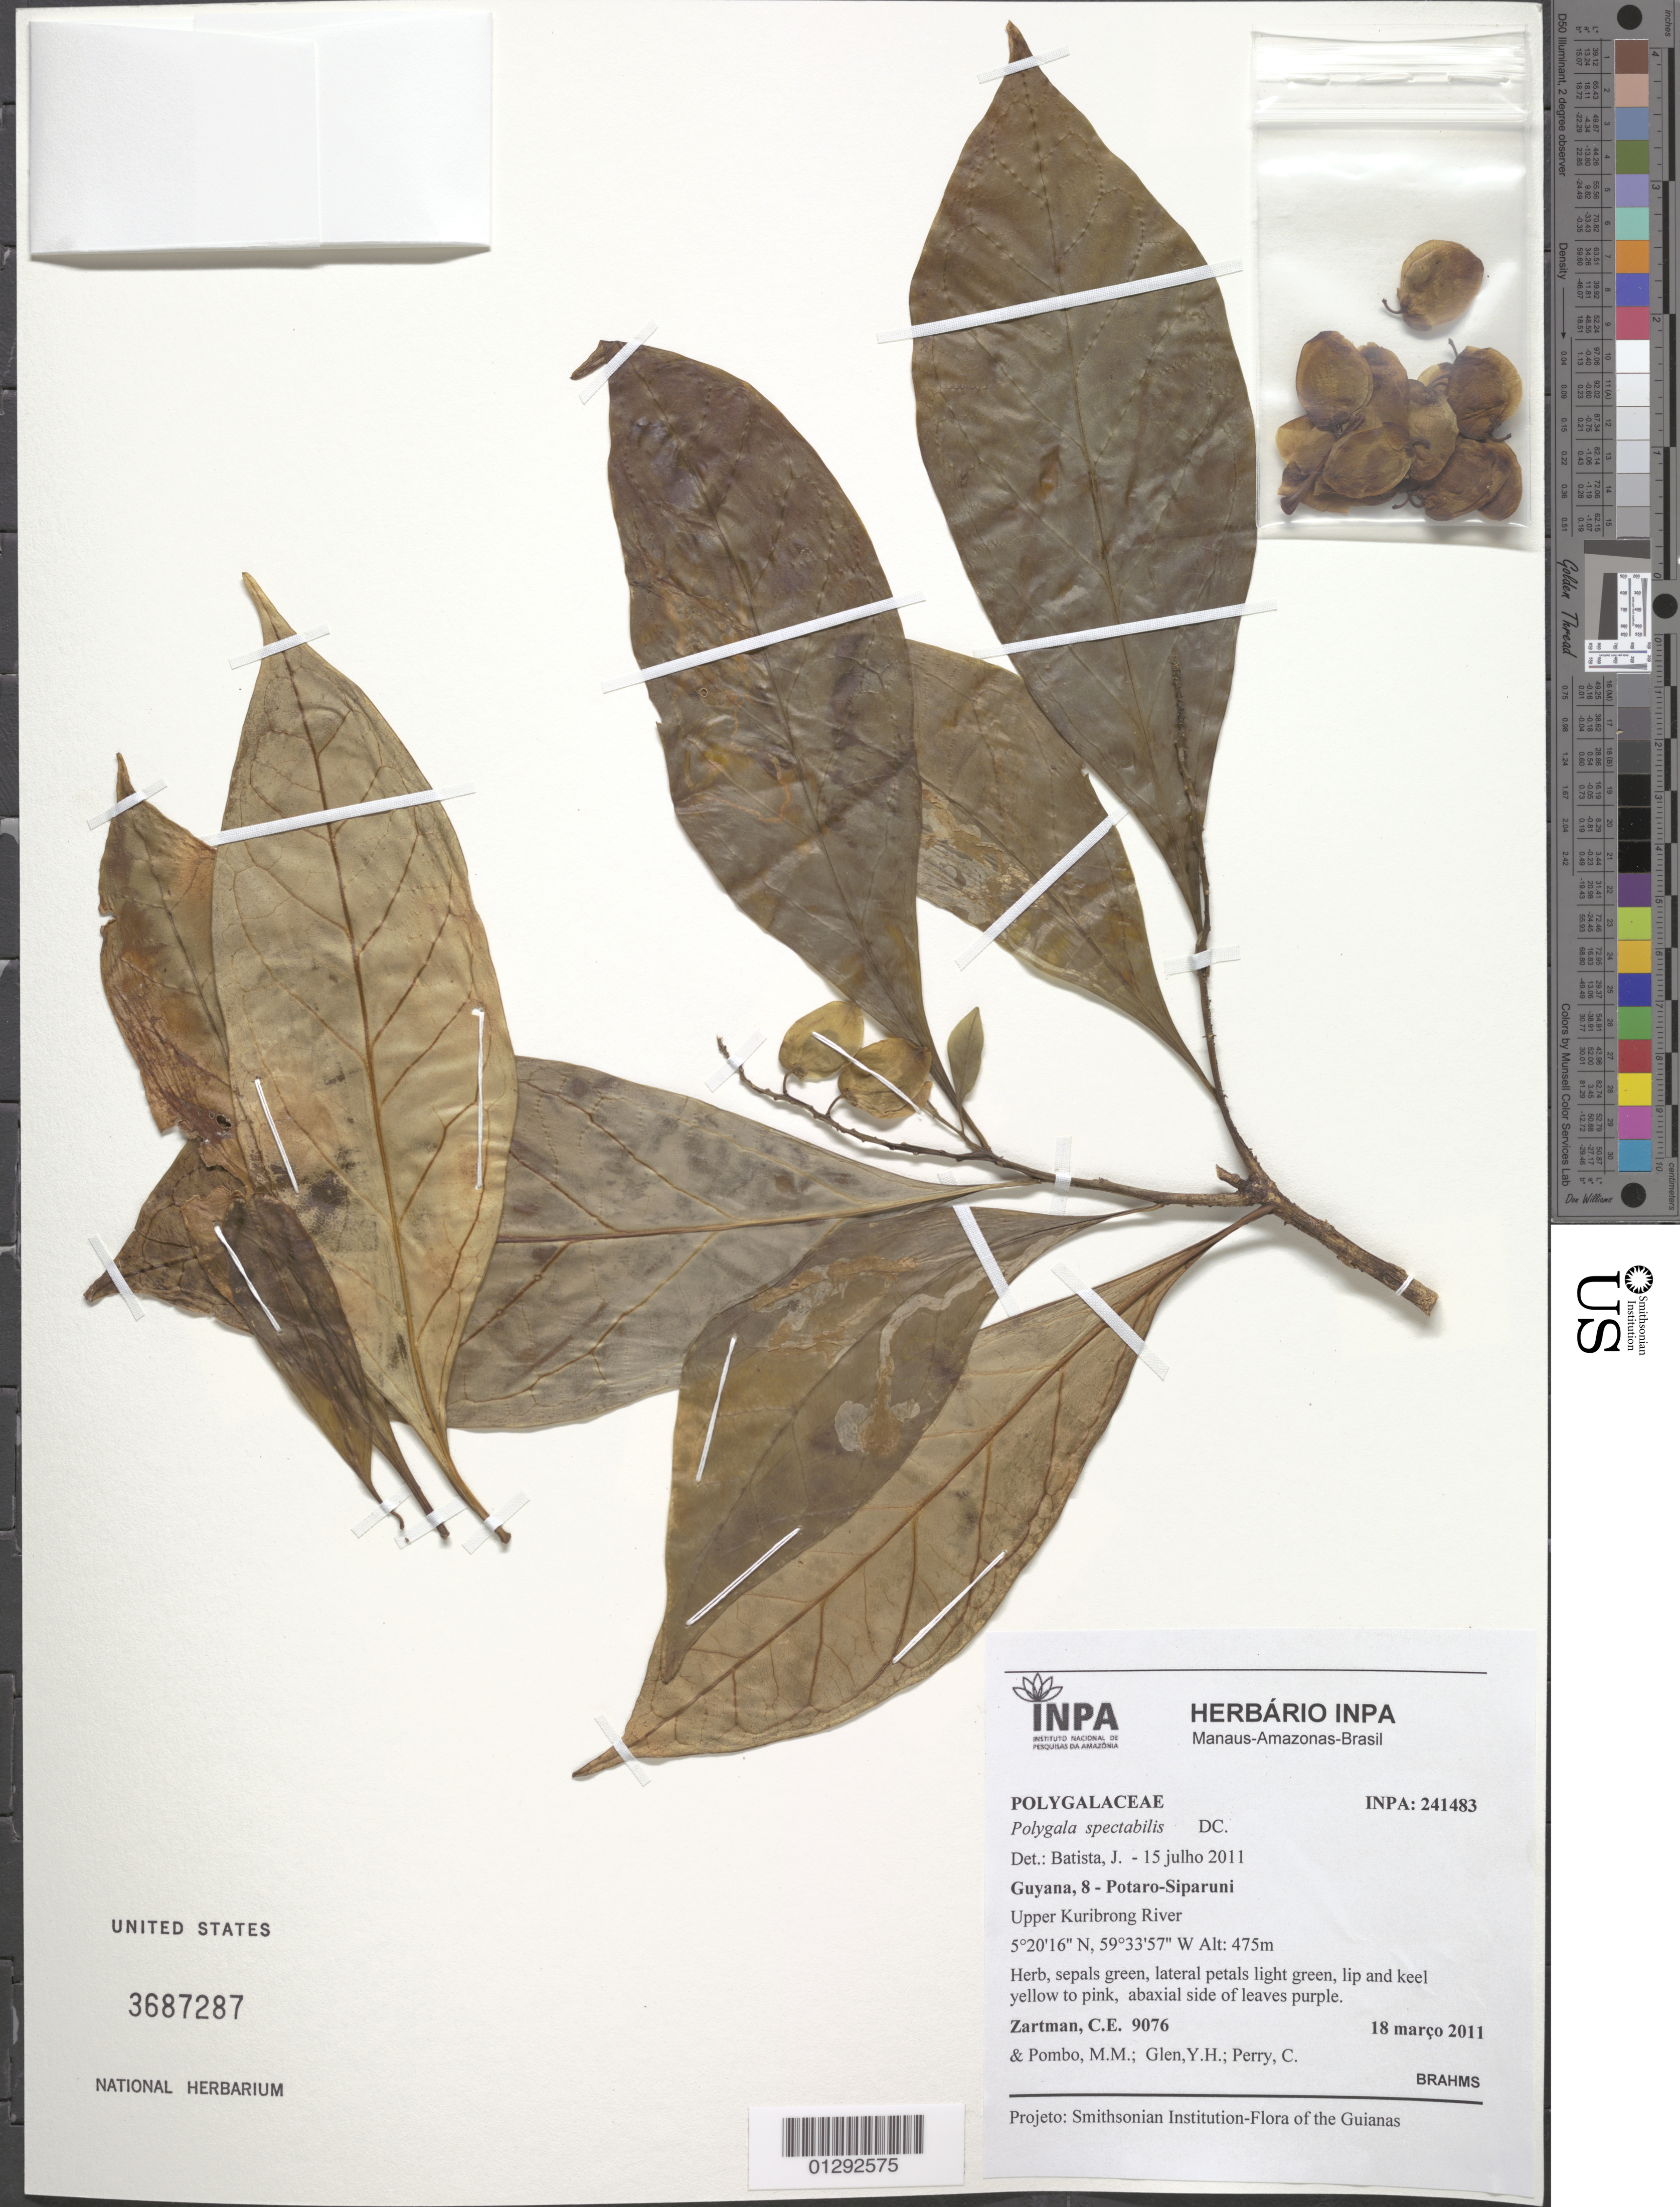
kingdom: Plantae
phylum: Tracheophyta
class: Magnoliopsida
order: Fabales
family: Polygalaceae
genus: Caamembeca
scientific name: Caamembeca spectabilis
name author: (DC.) J.F.B. Pastore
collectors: C. Zartman, M. Pombo, Y. Glen & C. Perry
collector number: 9076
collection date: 2011-03-18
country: Guyana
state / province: Potaro-Siparuni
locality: Upper Kuribrong River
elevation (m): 475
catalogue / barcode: US 3687287